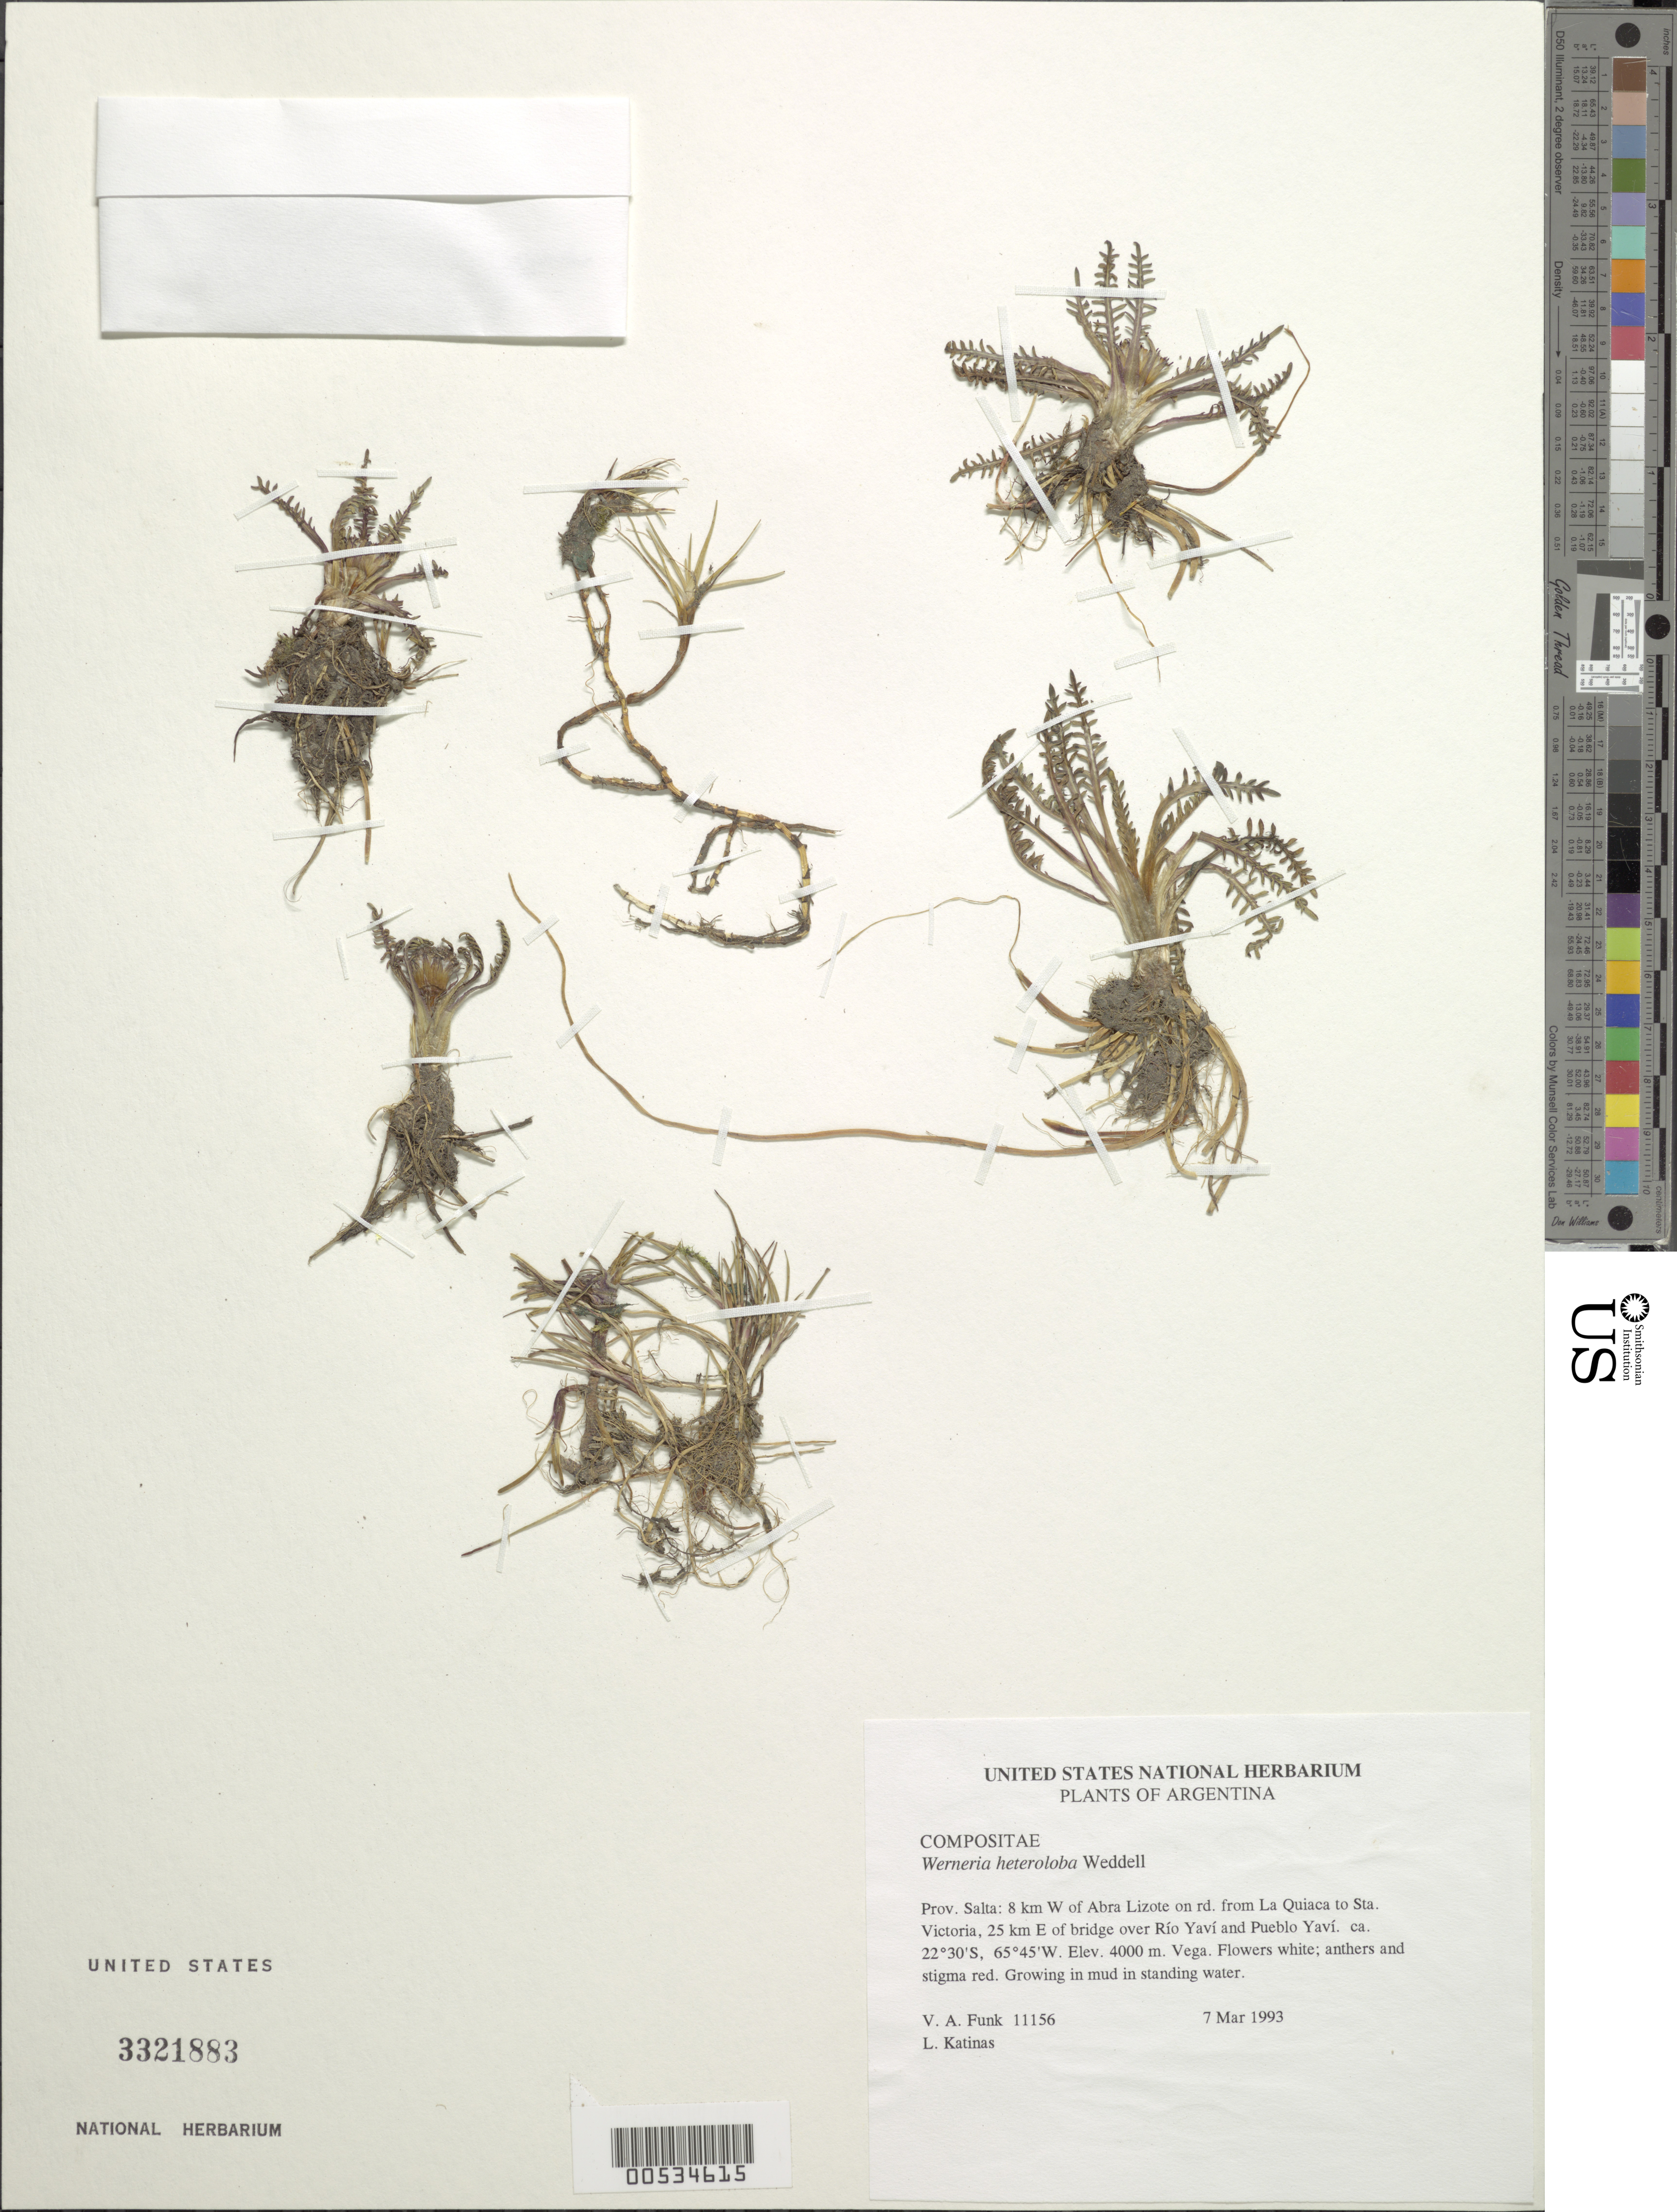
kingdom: Plantae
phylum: Tracheophyta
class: Magnoliopsida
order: Asterales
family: Asteraceae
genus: Werneria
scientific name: Werneria pinnatifida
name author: Remy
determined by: Calvo, Joel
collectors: V. Funk & L. Katinas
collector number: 11156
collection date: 1993-03-07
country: Argentina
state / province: Salta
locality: Abra Lizote, 8 km W of, on rd. from La Quiaca to Sta. Victoria, 25 km E of bridge over Río Yaví and Pueblo Yaví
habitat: Vega. Growing in mud in standing water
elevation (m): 4000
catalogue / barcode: US 3321883